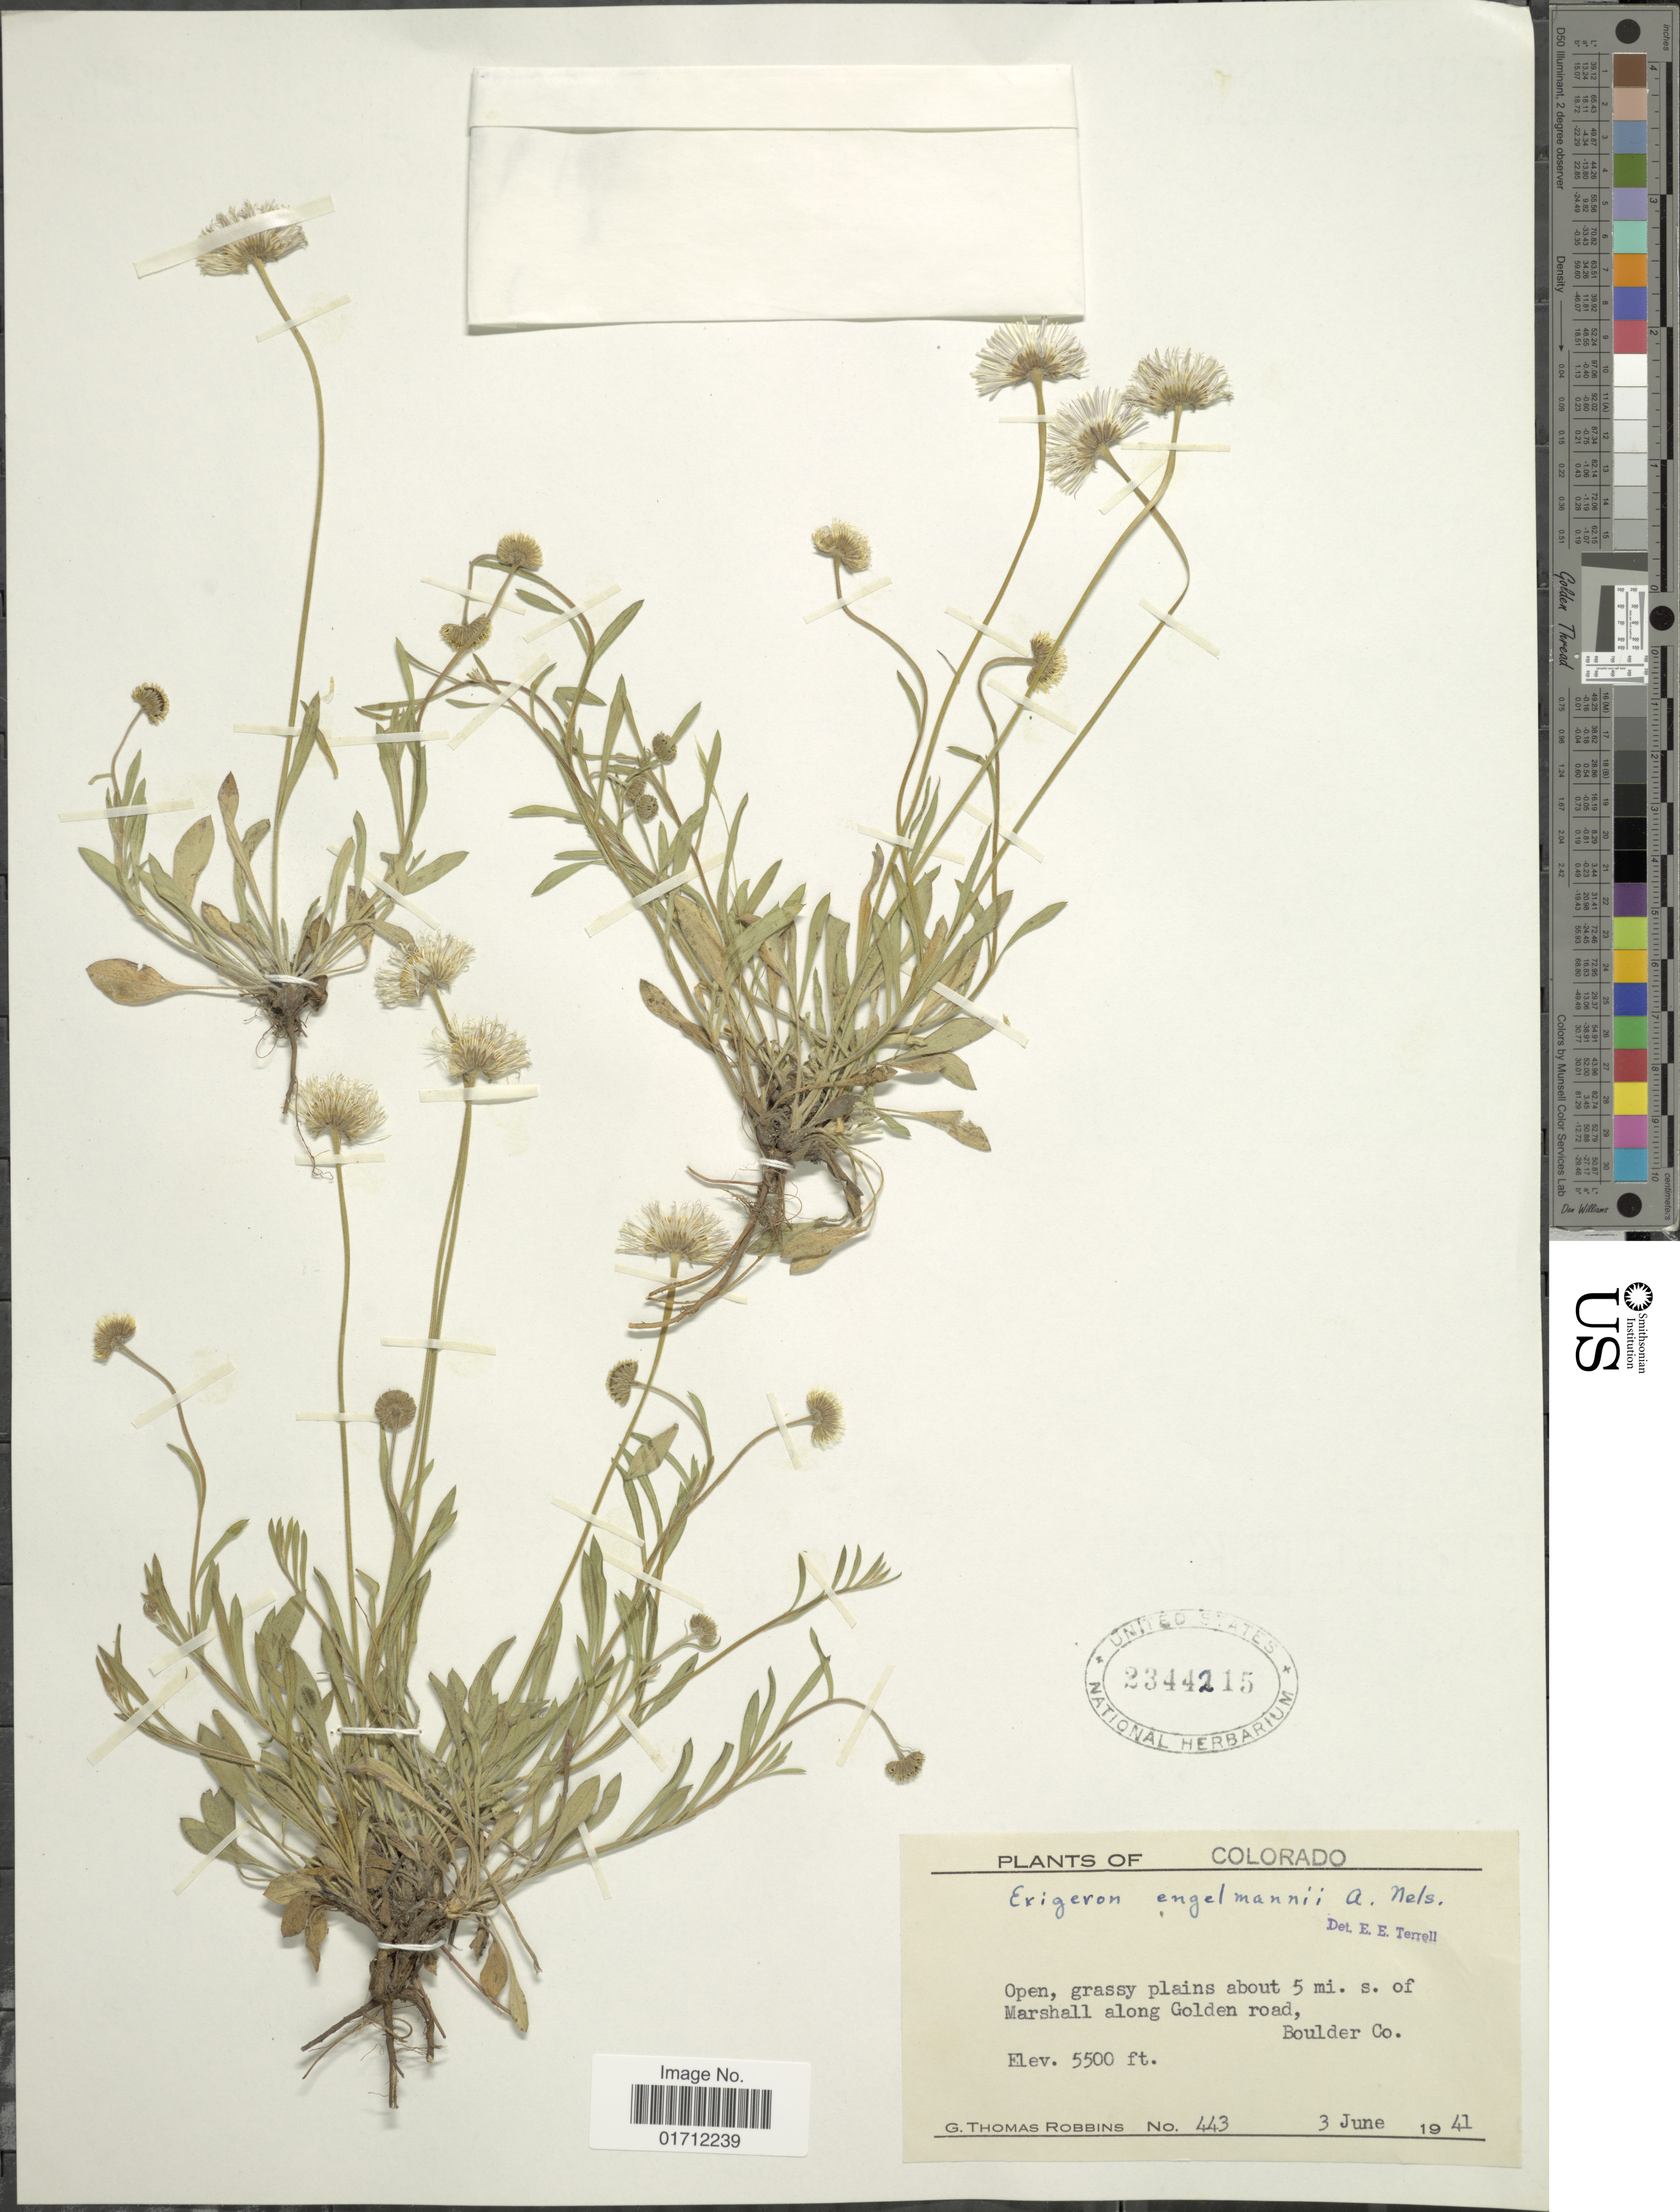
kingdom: Plantae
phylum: Tracheophyta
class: Magnoliopsida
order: Asterales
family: Asteraceae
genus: Erigeron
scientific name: Erigeron engelmannii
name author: A. Nelson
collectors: G. T. Robbins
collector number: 443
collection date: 1941-06-03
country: United States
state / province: Colorado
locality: About 5 mi. s. of Marshall along Golden road, Boulder Co,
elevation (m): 1676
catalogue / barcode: US 2344215